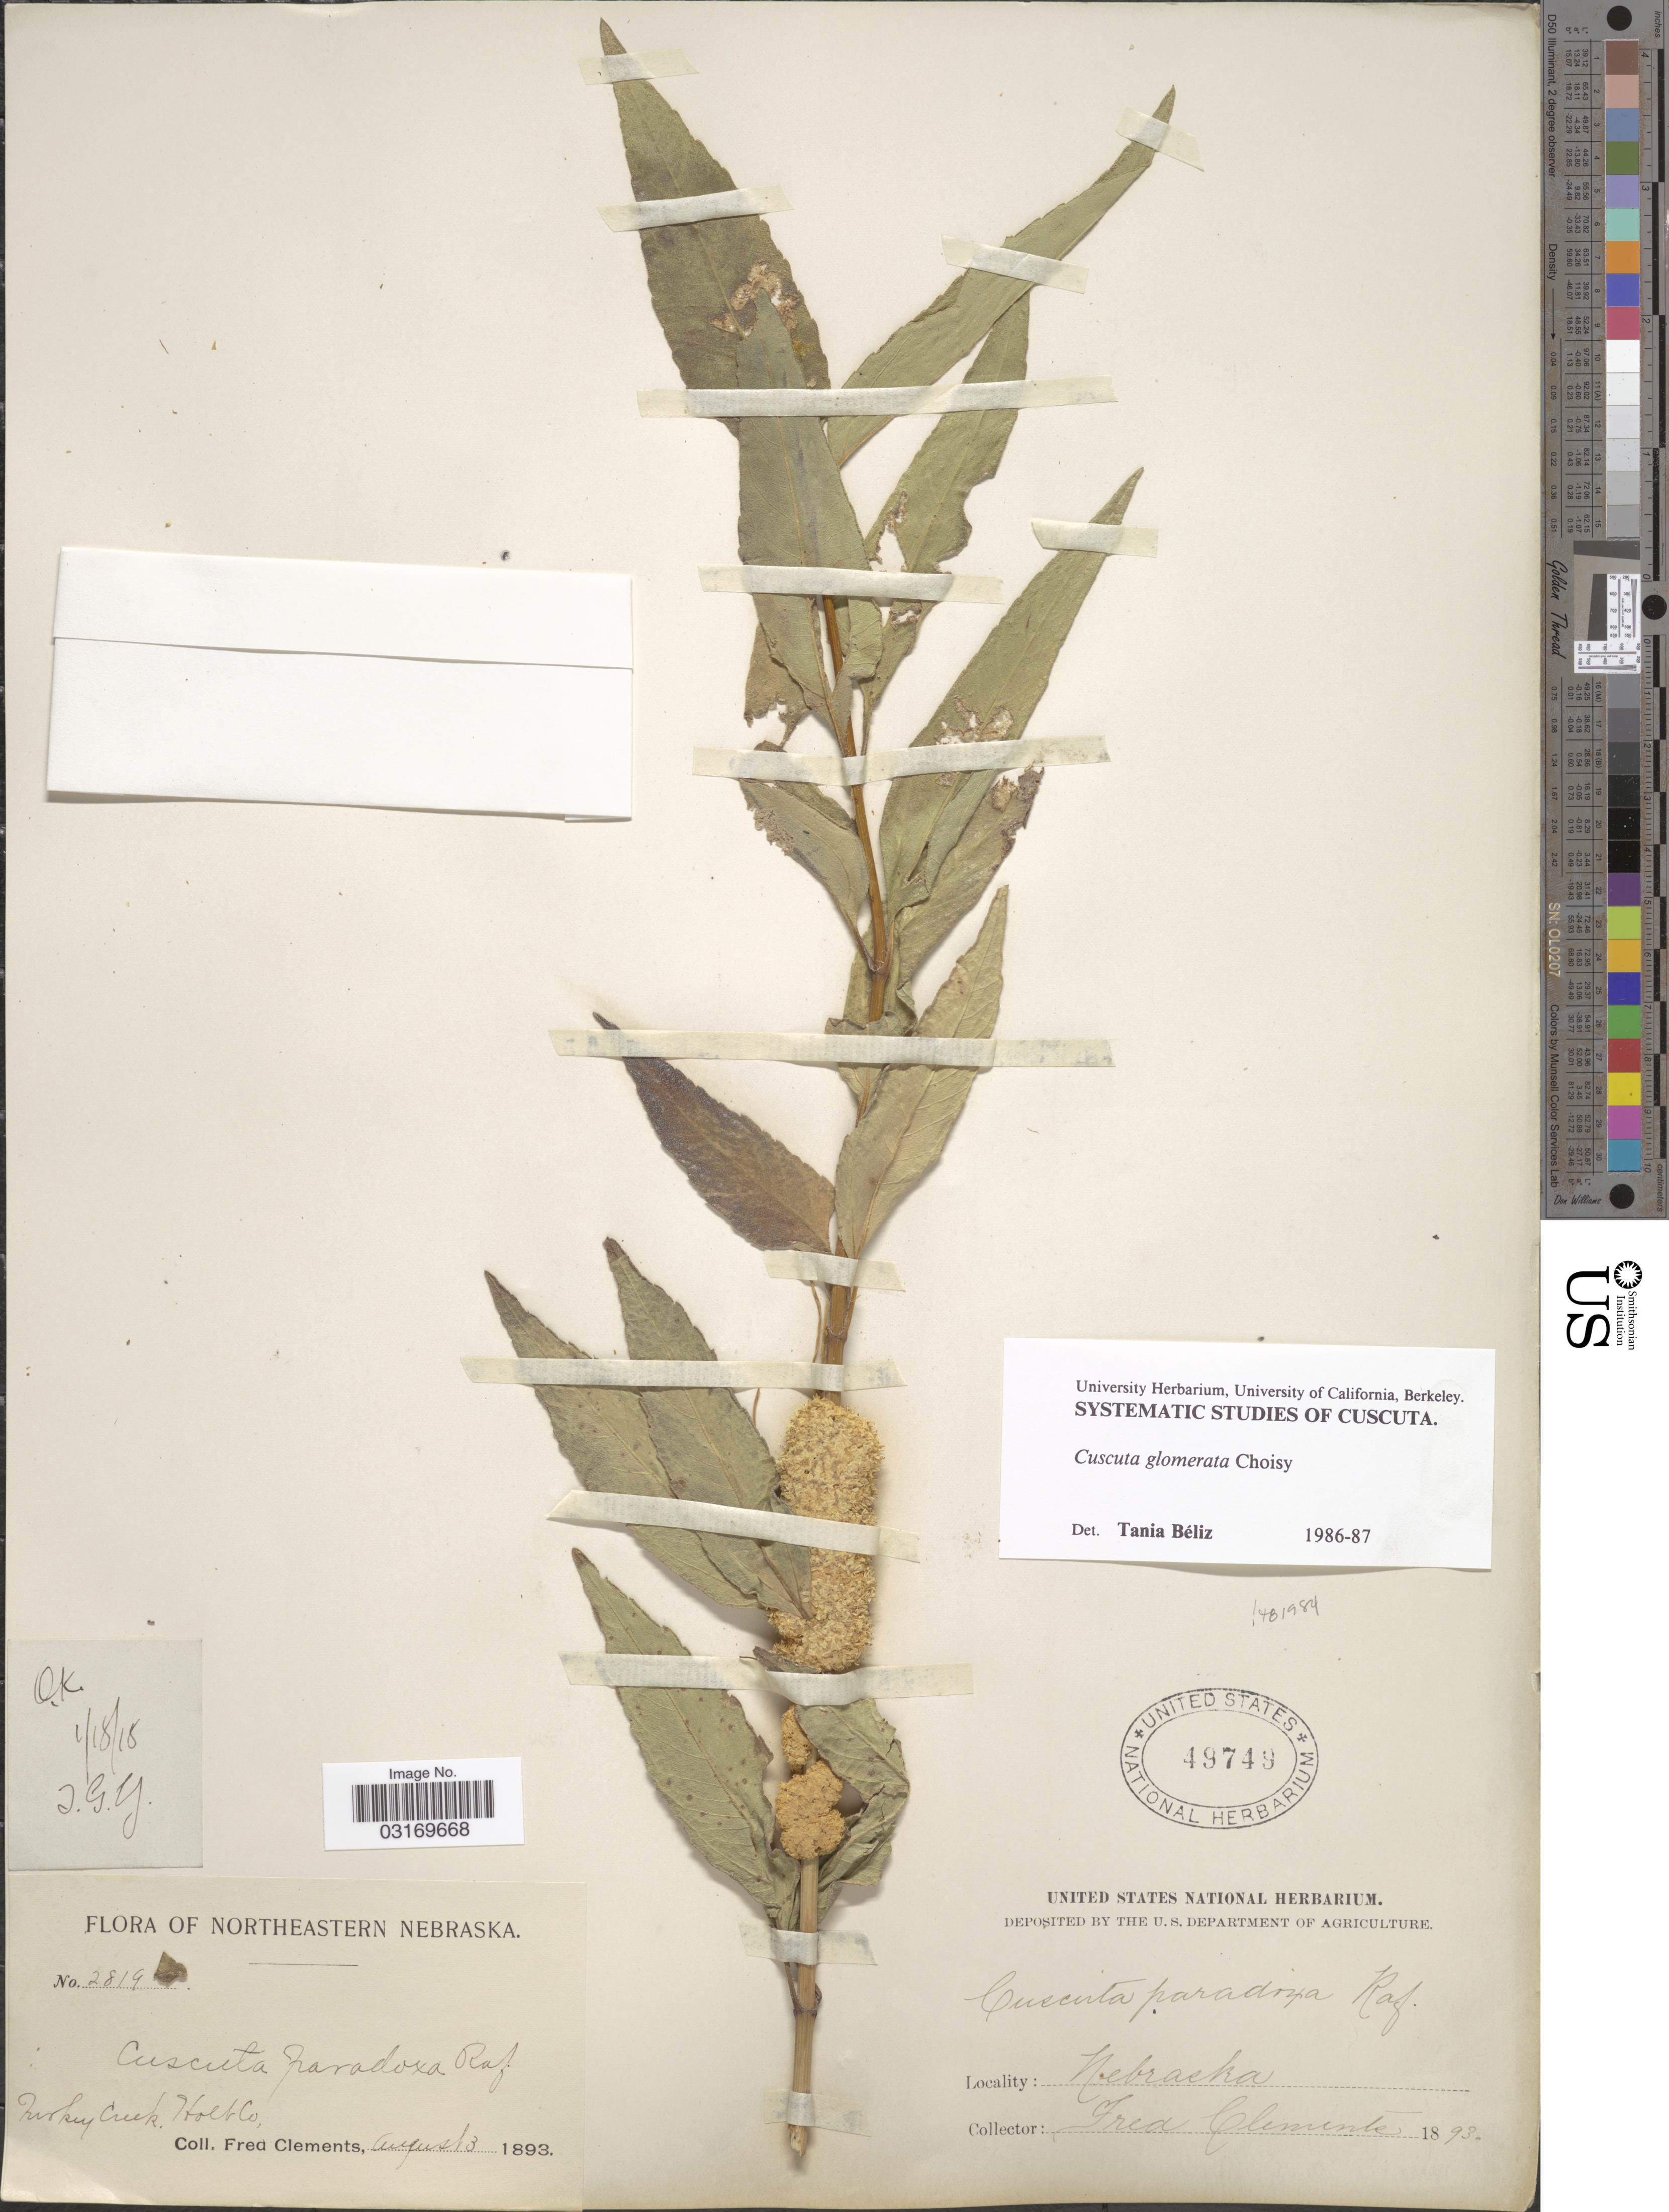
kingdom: Plantae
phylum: Tracheophyta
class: Magnoliopsida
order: Solanales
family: Convolvulaceae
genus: Cuscuta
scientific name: Cuscuta glomerata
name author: Chris.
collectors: F. Clements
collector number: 2819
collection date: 1893-08-03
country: United States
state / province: Nebraska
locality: Northeastern Nebraska. Turkey Creek. Holt Co.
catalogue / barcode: US 49749